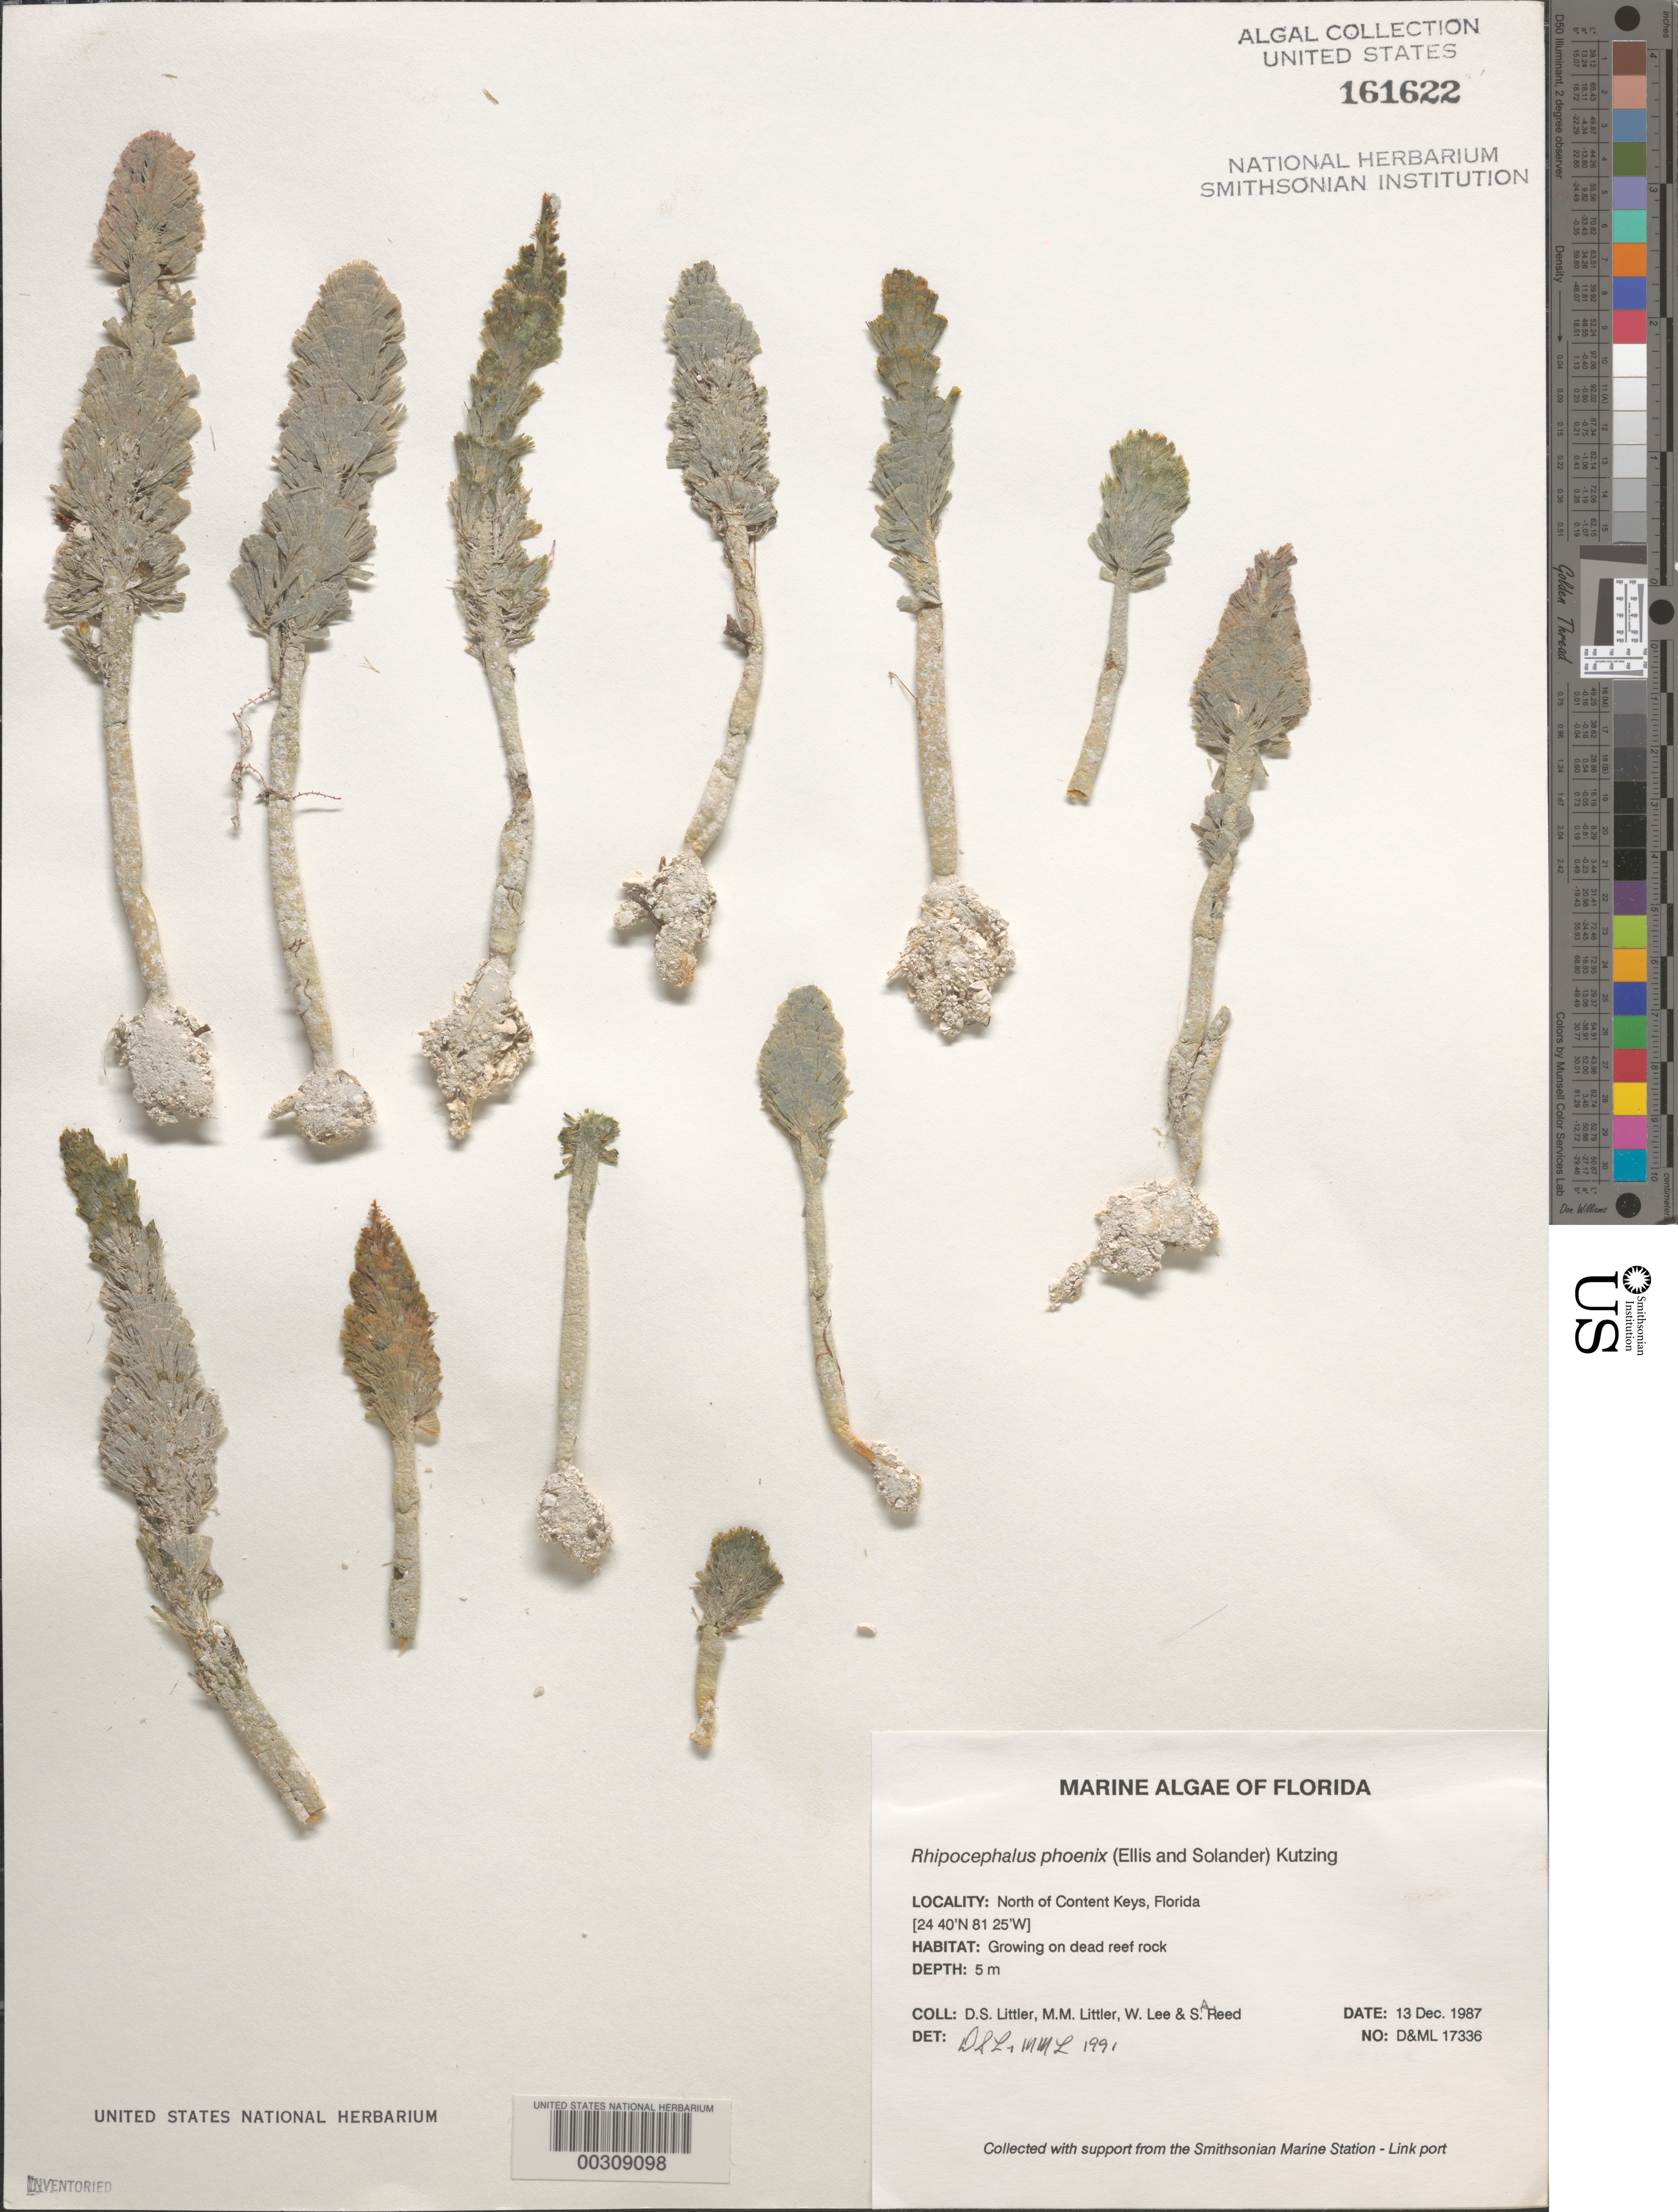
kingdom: Plantae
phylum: Chlorophyta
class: Ulvophyceae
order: Bryopsidales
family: Udoteaceae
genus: Rhipocephalus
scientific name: Rhipocephalus phoenix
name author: (J. Ellis & Sol.) Kütz.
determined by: Littler, D. S.; Littler, M. M.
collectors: D. S. Littler, M. M. Littler, W. Lee & S. Reed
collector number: D&ML 17336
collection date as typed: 13 Dec 1987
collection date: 1987-12-13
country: United States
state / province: Florida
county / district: Monroe County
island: Florida Keys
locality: North of Content Keys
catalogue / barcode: US 161622